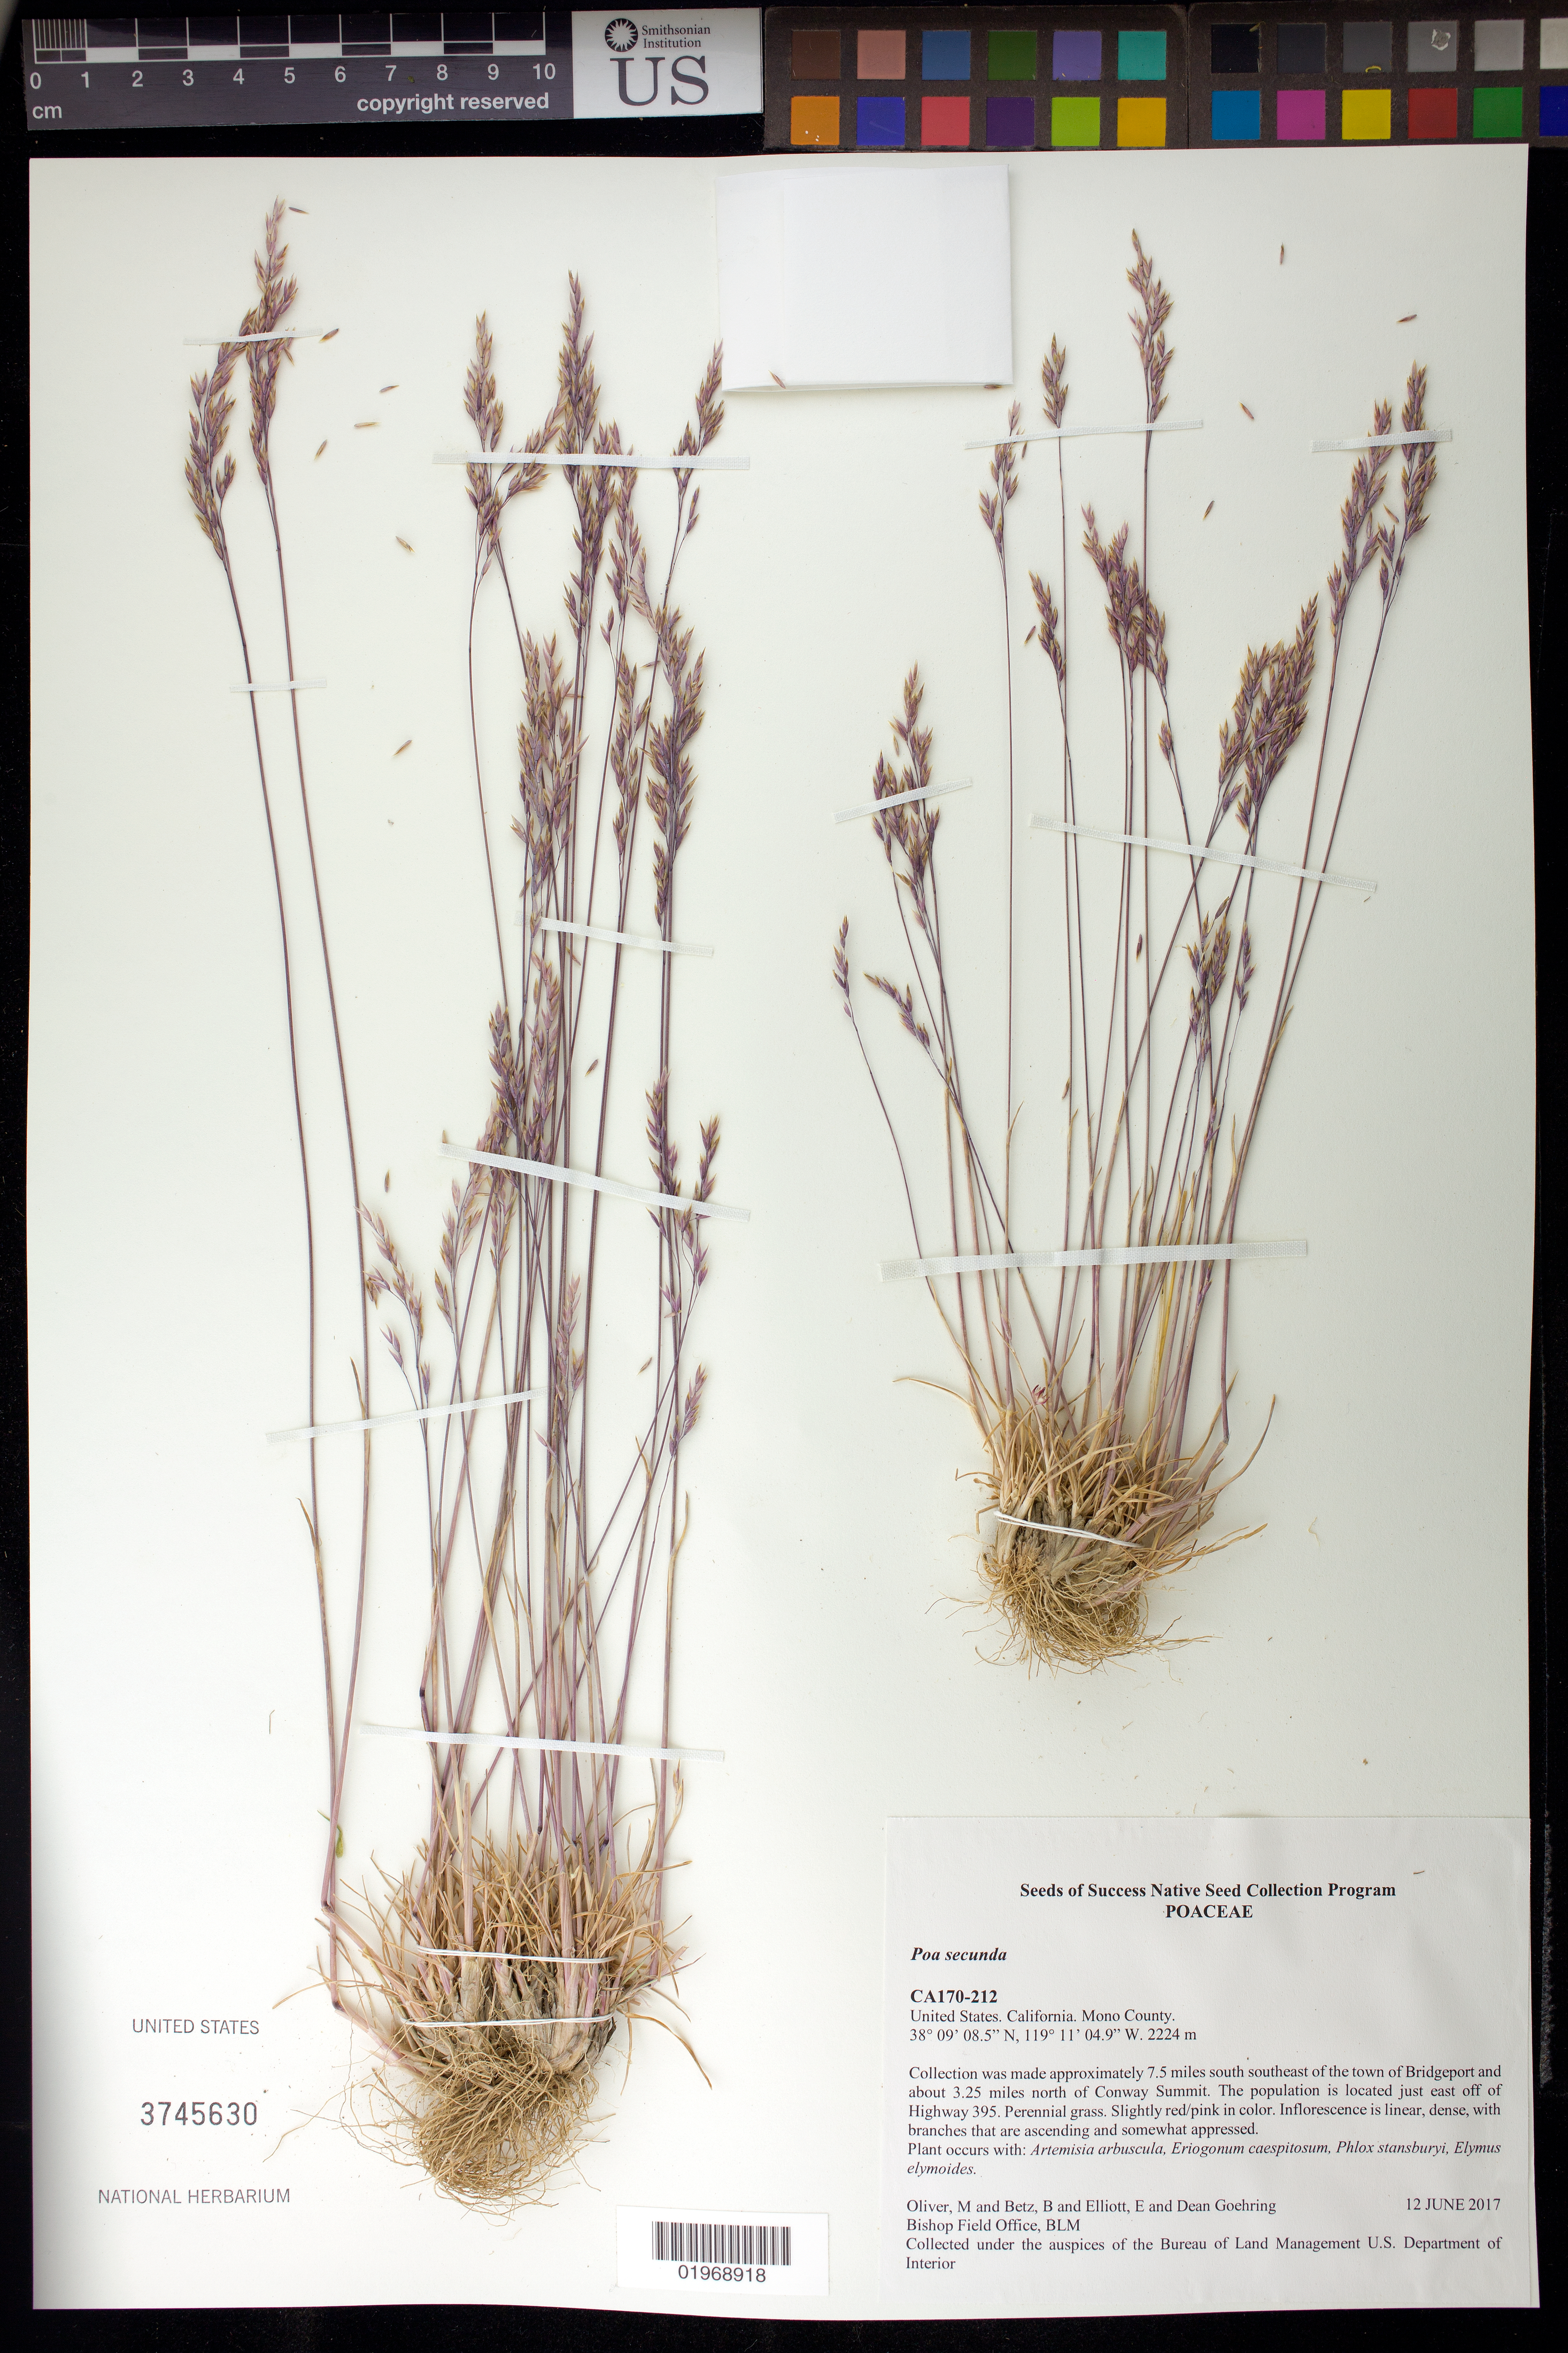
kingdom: Plantae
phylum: Tracheophyta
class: Liliopsida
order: Poales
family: Poaceae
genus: Poa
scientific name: Poa secunda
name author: J. Presl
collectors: M. Oliver, E. Elliott, B. Betz & D. Goehring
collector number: CA170-212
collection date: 2017-06-12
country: United States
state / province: California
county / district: Mono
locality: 7.5 miles SSE of Bridgeport and about 3.25 miles N of Conway Summit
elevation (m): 678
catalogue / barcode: US 3745630